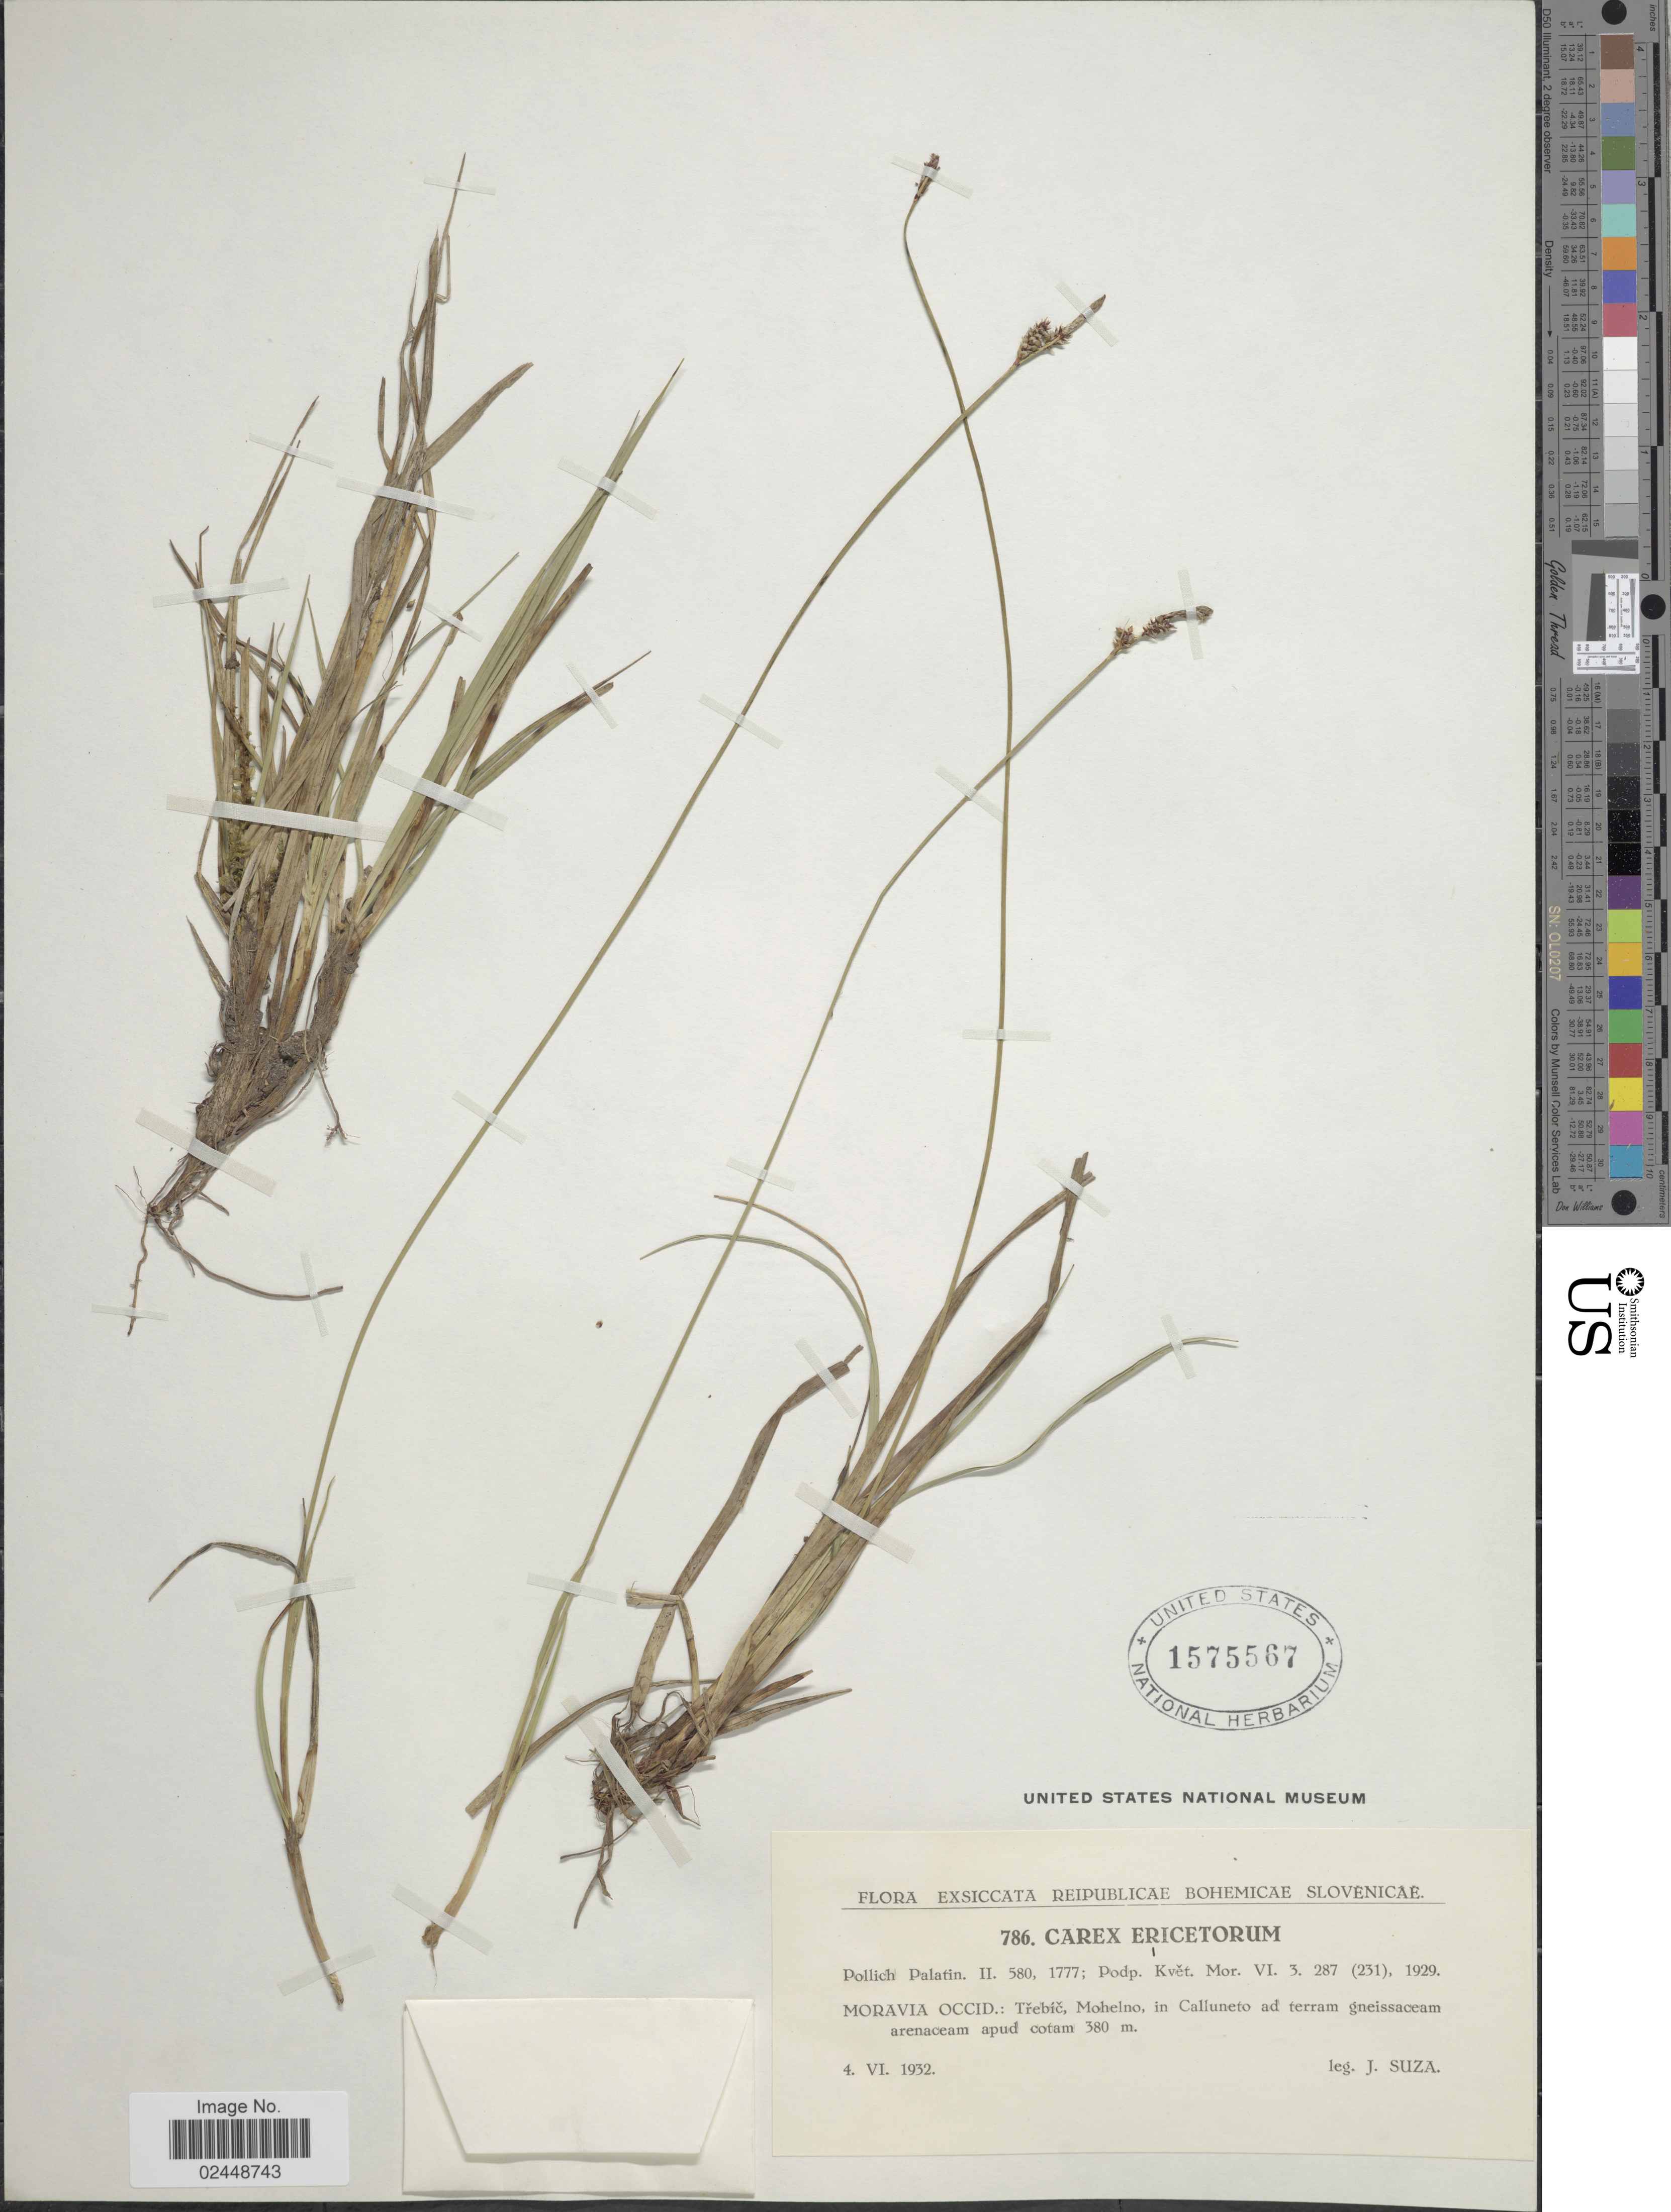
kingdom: Plantae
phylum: Tracheophyta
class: Liliopsida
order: Poales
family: Cyperaceae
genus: Carex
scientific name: Carex ericetorum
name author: Pollich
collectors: J. Suza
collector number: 786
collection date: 1932-06-04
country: Czechia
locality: Moravia Occid.: trebic, Mohelno, in Calluneto ad terram gneissaceam arenaceam apud cotam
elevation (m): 380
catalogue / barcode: US 1575567